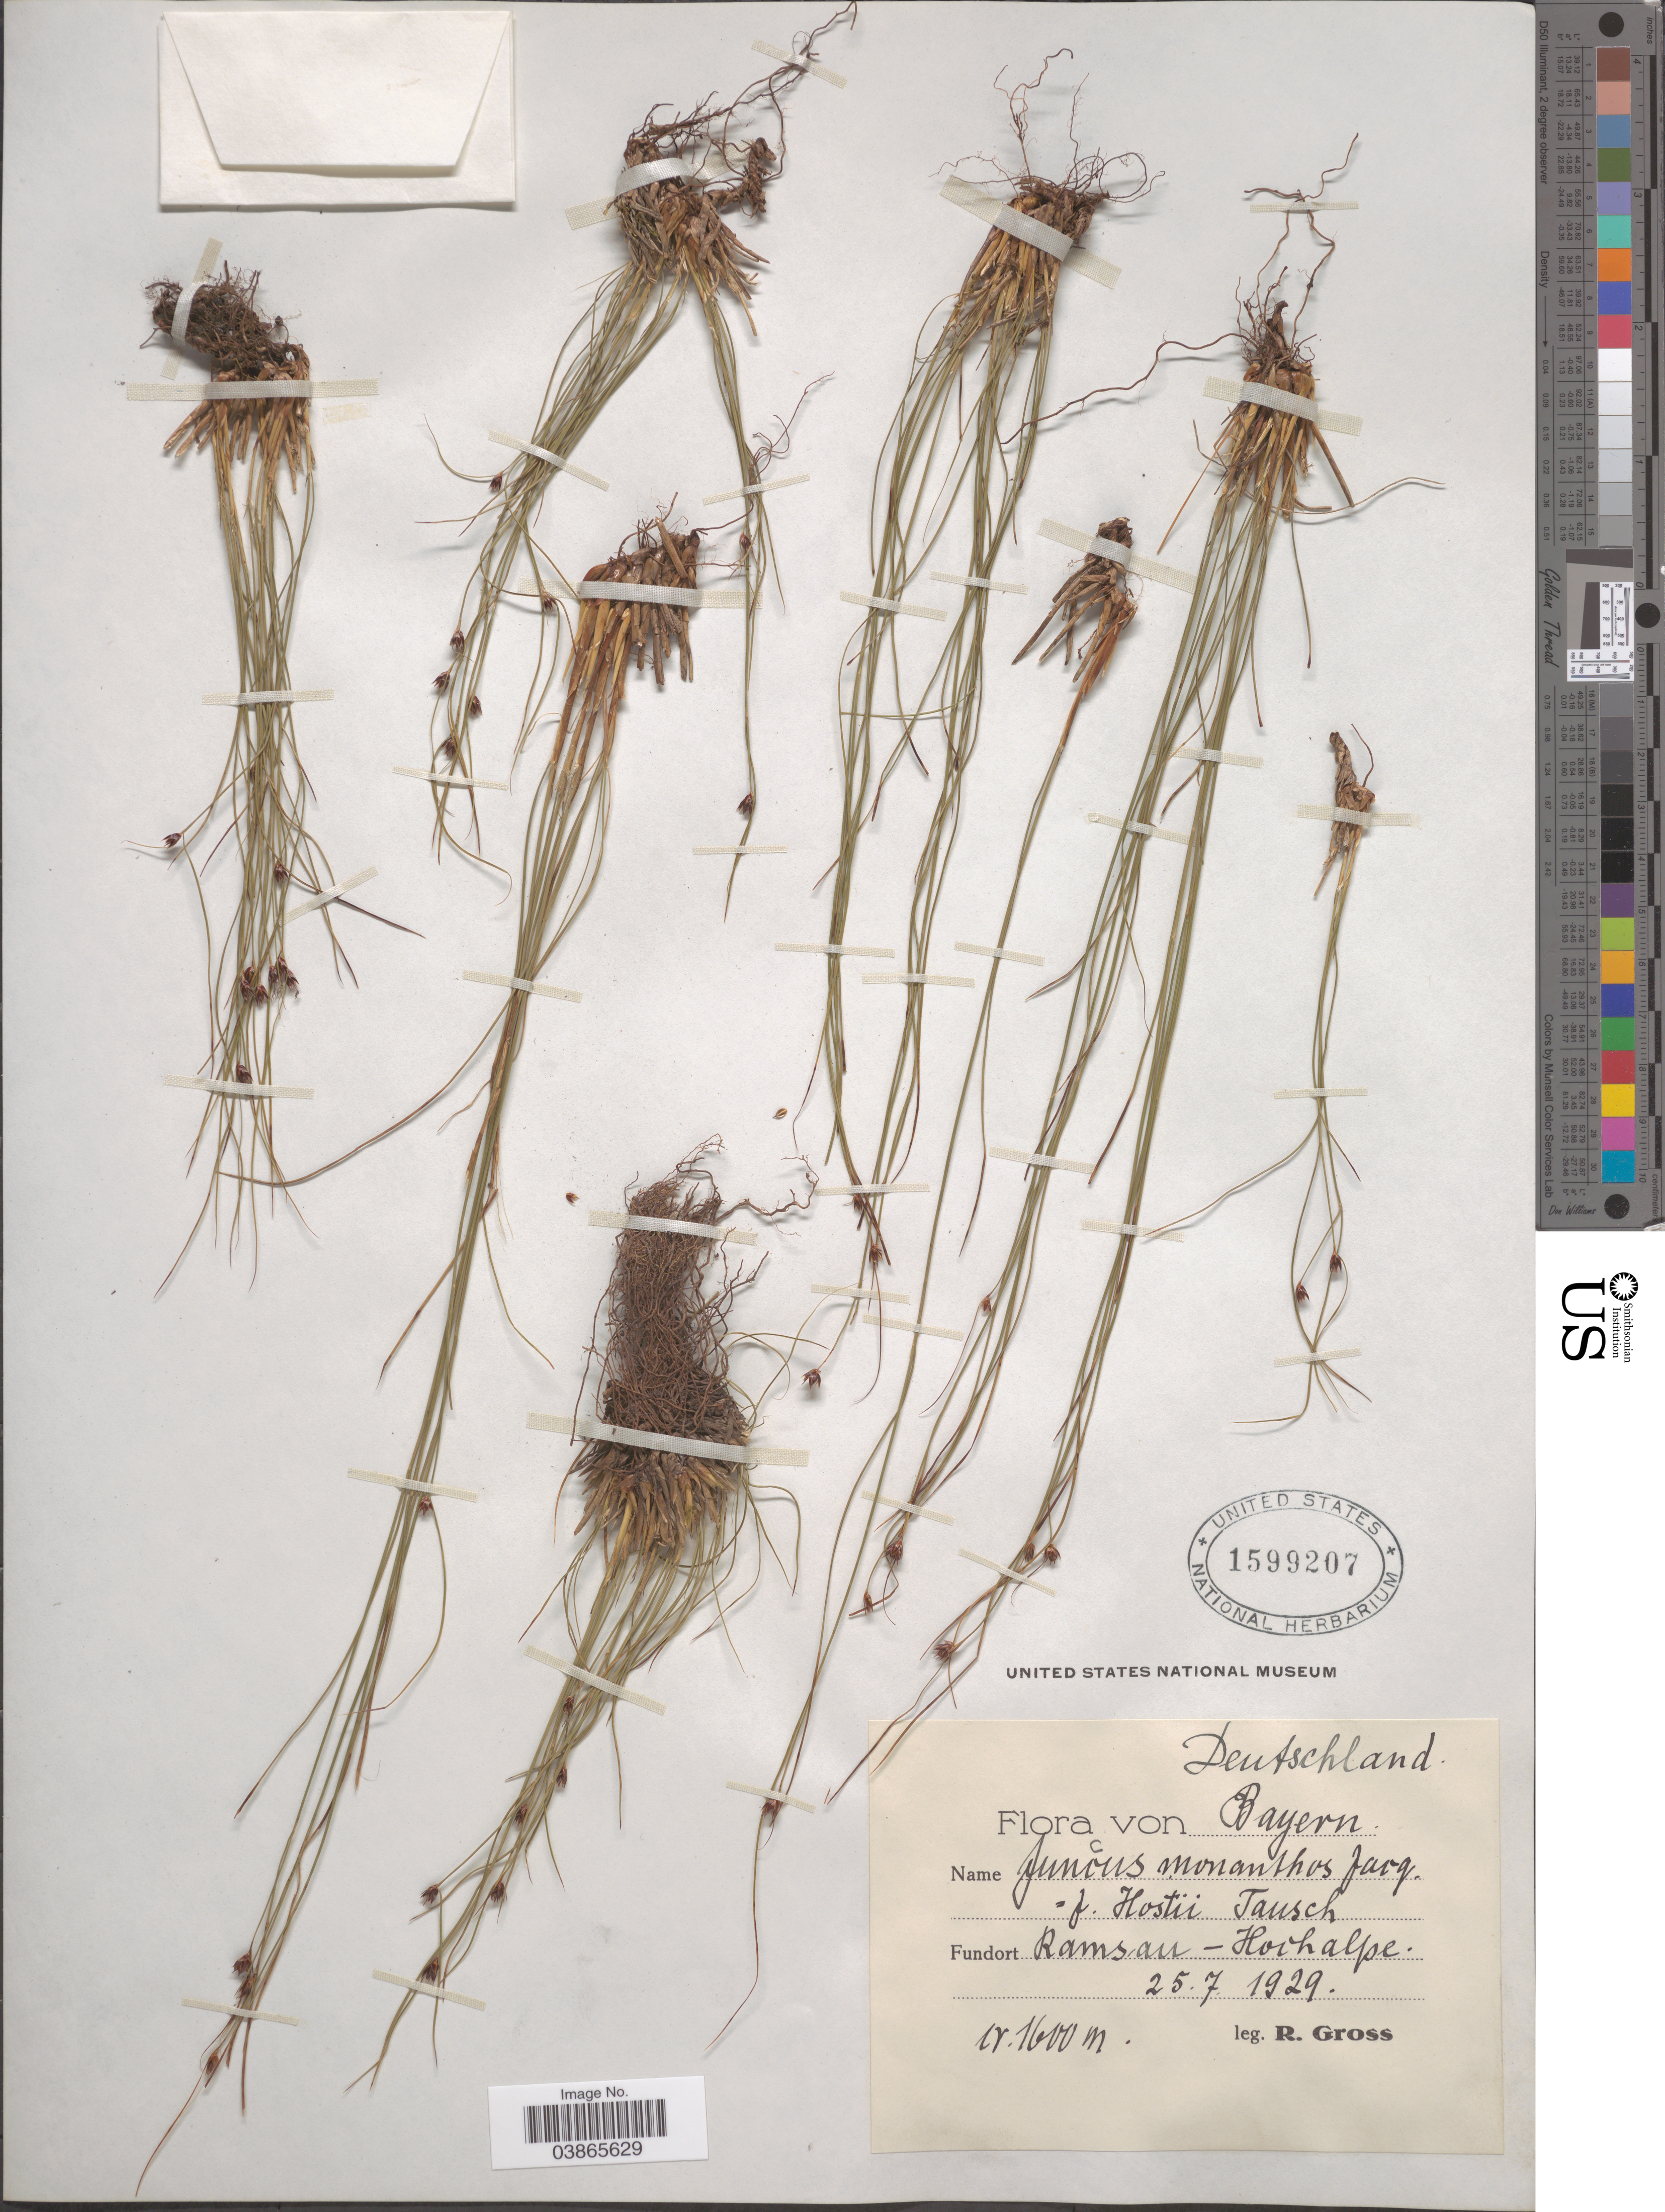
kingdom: Plantae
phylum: Tracheophyta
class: Liliopsida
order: Poales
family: Juncaceae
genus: Juncus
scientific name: Juncus monanthos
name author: Jacq.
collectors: R. Gross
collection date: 1929-07-25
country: Germany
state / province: Bayern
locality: Deutschland. Von Bayern. Fundort Ramsau-Hochalpe.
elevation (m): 1600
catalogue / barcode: US 1599207